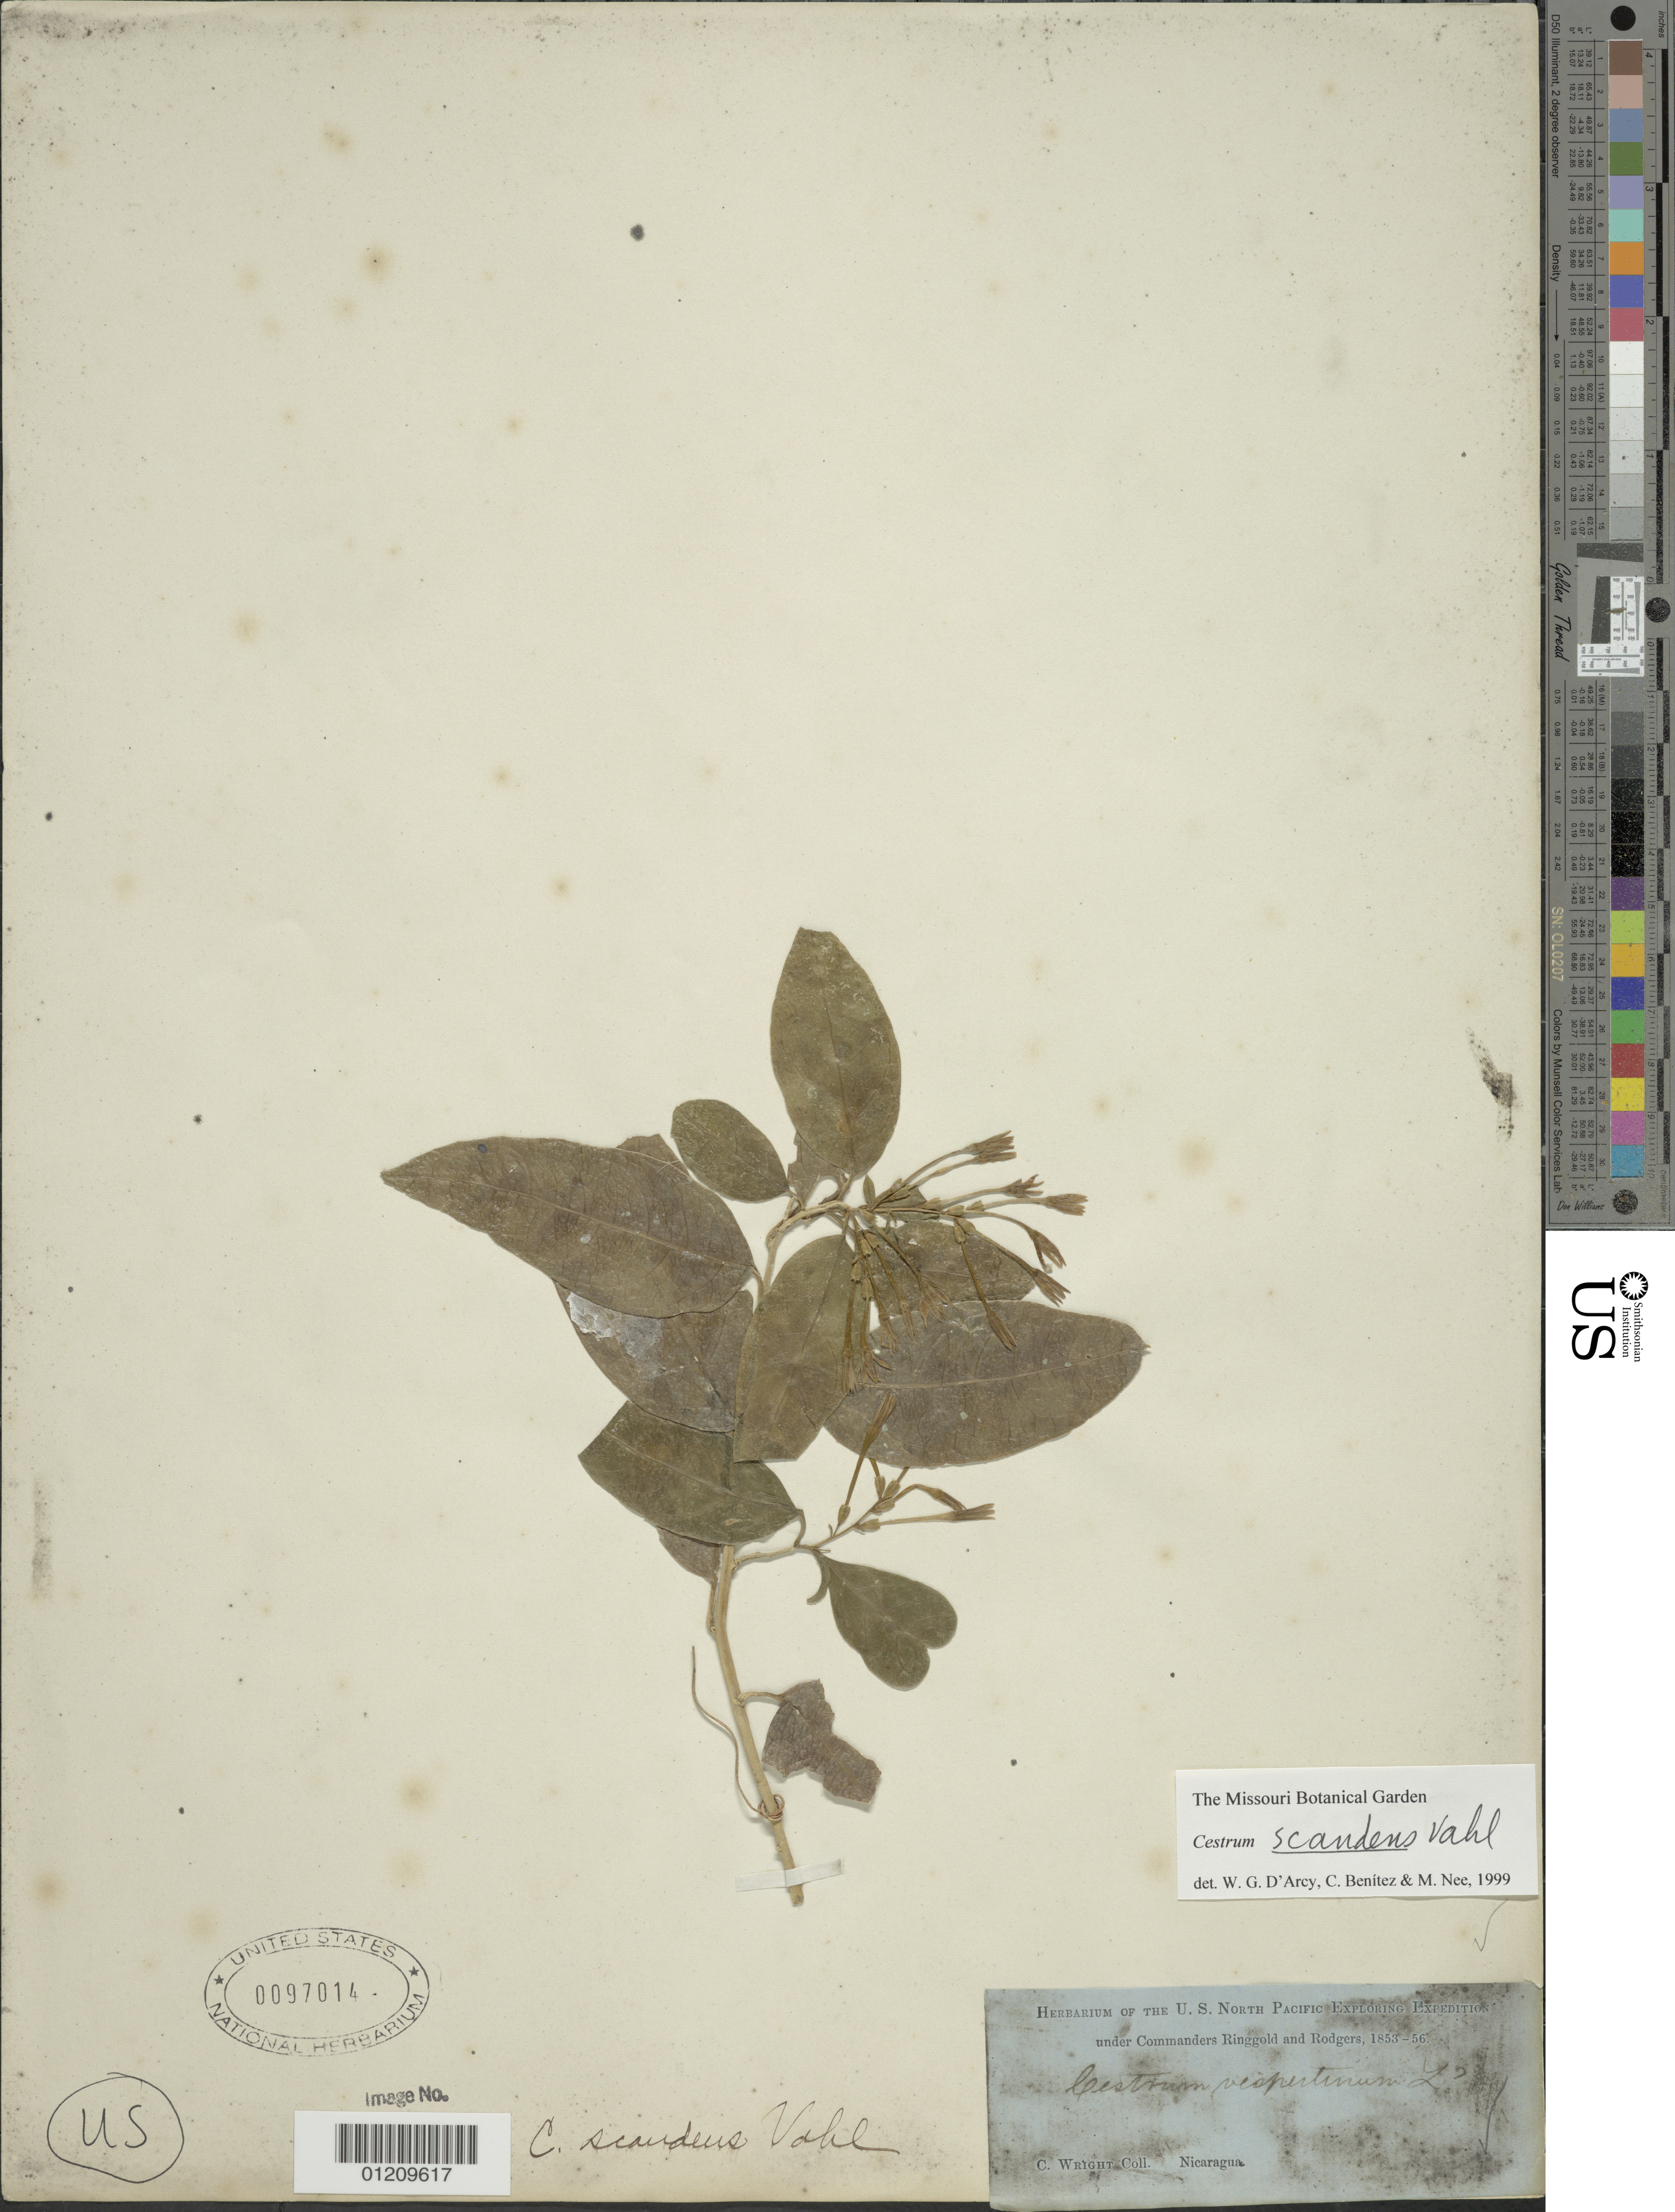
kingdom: Plantae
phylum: Tracheophyta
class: Magnoliopsida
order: Solanales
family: Solanaceae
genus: Cestrum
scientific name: Cestrum scandens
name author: Vahl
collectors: C. Wright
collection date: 1853/1856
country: Nicaragua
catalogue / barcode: US 97014